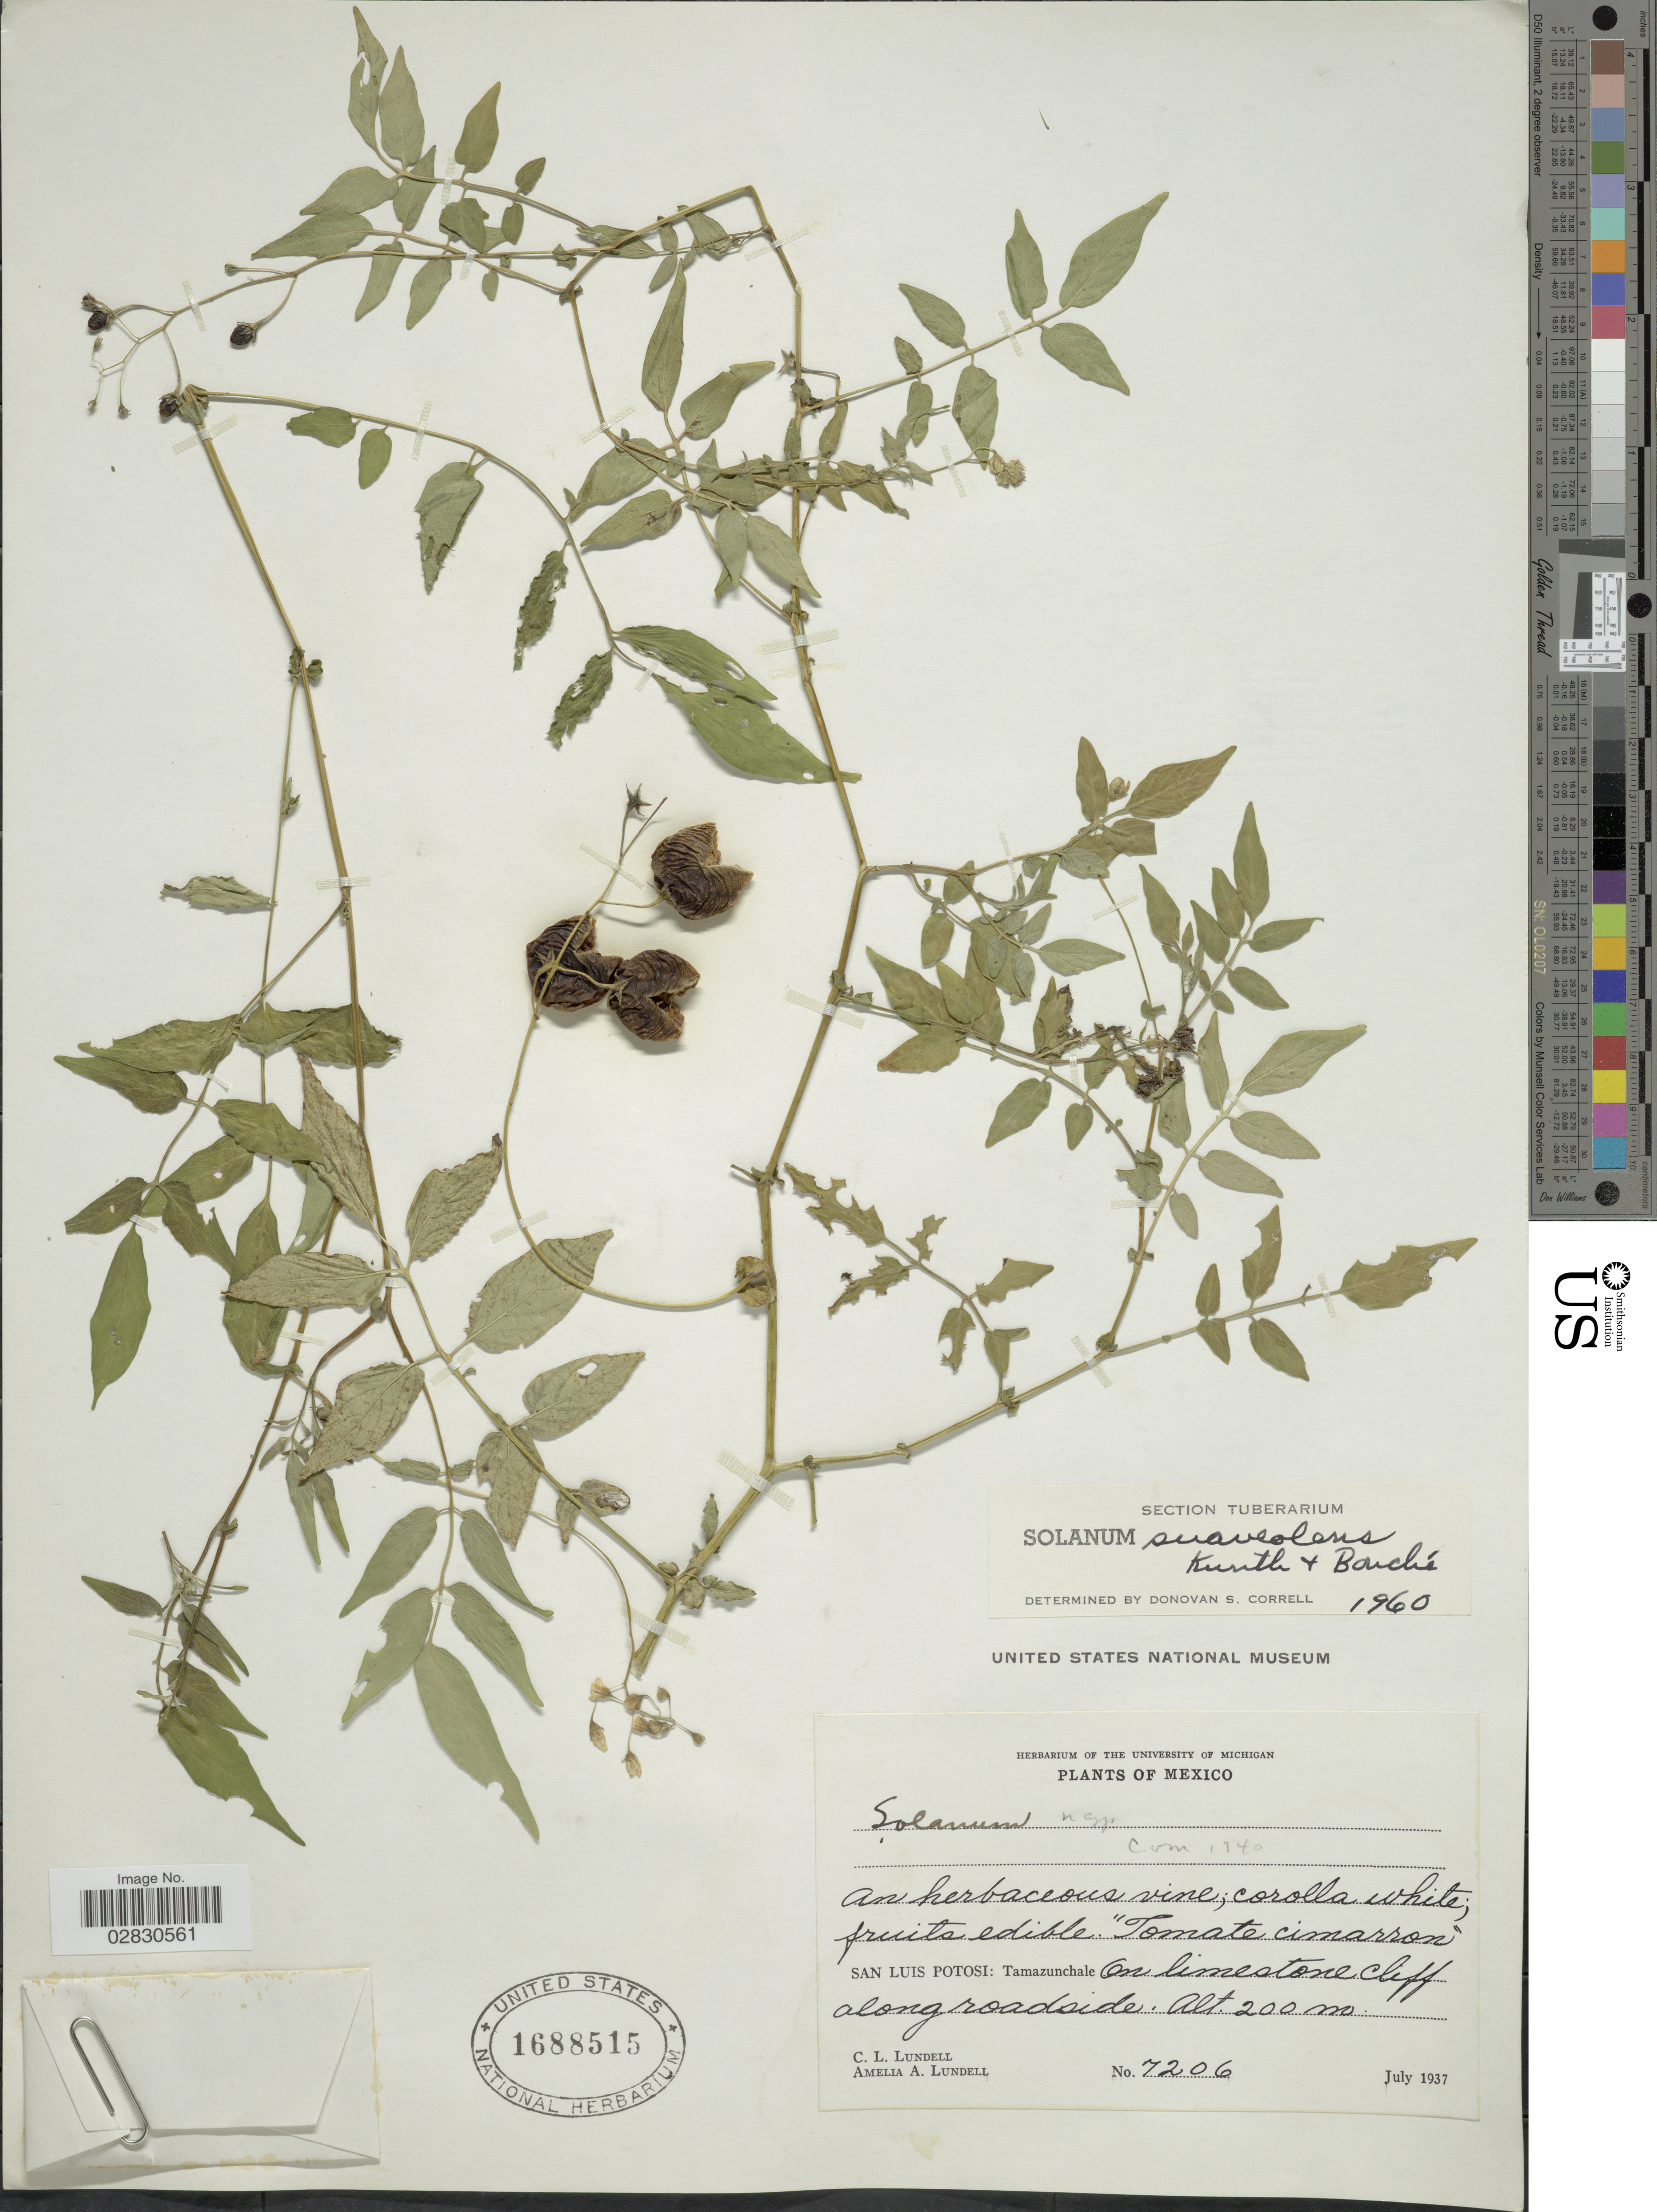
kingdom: Plantae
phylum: Tracheophyta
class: Magnoliopsida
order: Solanales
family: Solanaceae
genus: Solanum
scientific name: Solanum suaveolens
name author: Kunth & C.D. Bouché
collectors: C. L. Lundell & A. A. Lundell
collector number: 7206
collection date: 1937-07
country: Mexico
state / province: San Luis Potosí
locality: Tamazunchale.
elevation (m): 200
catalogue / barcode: US 1688515